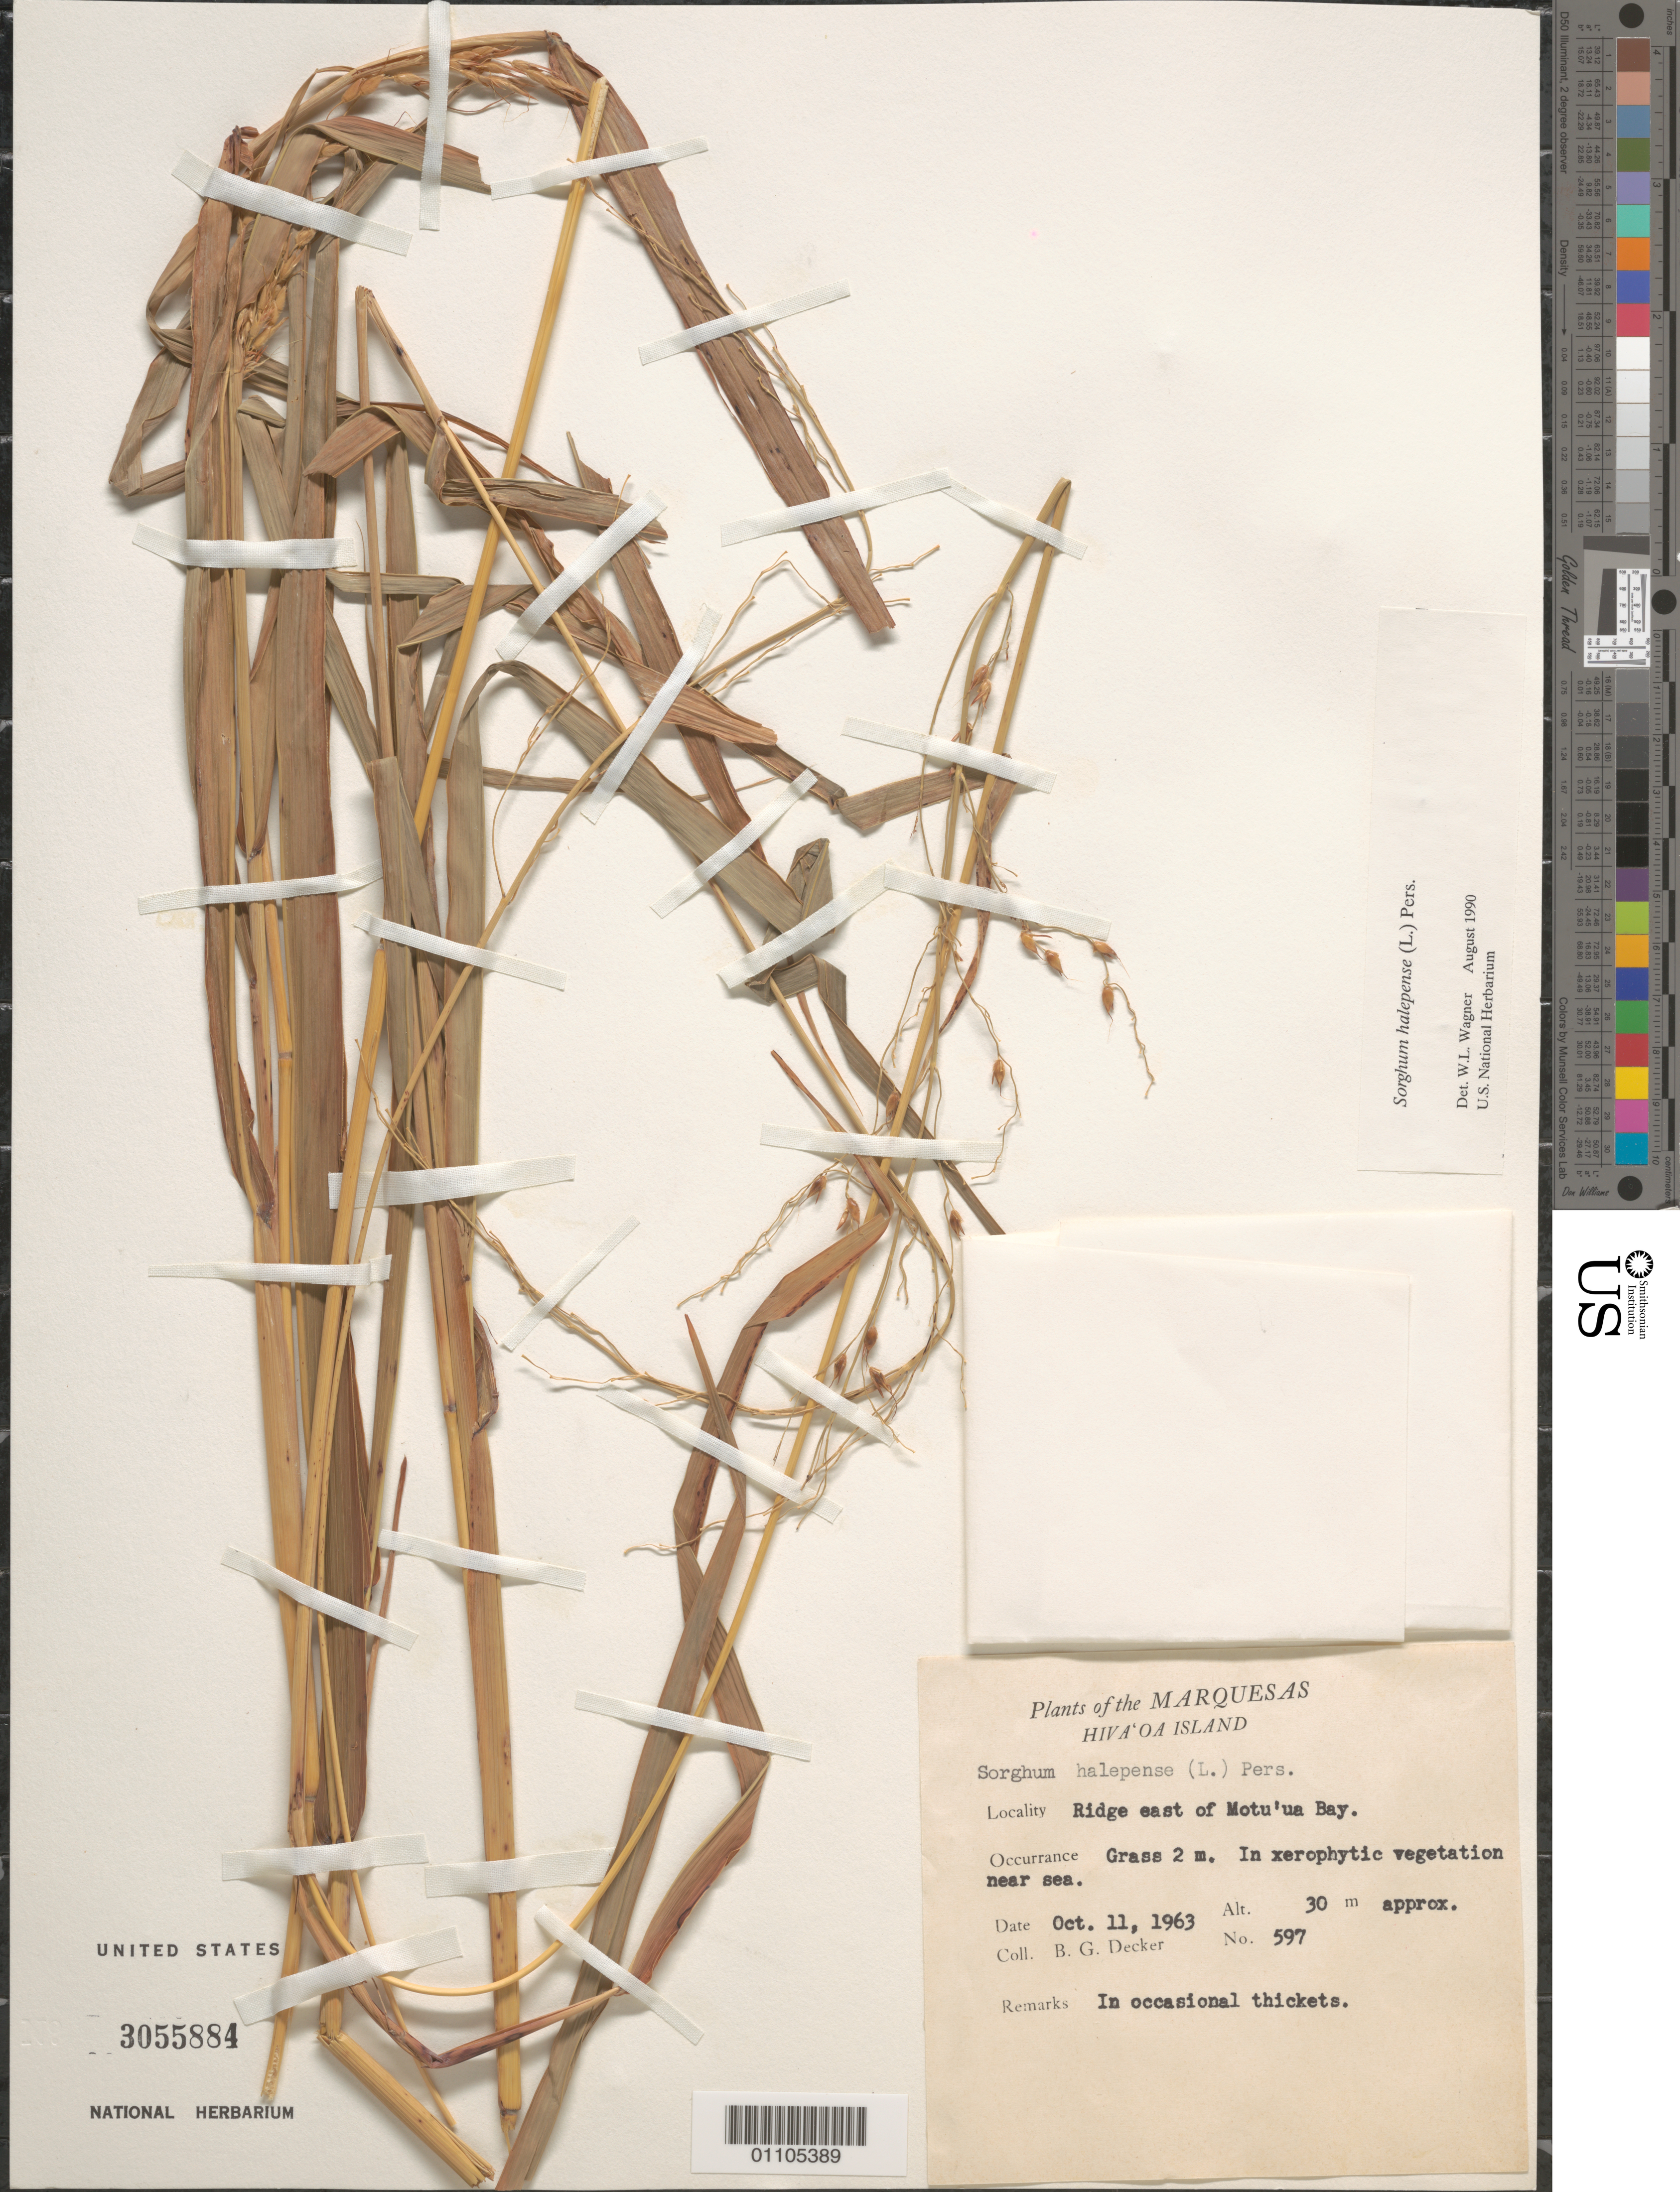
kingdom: Plantae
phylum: Tracheophyta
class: Liliopsida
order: Poales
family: Poaceae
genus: Sorghum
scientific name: Sorghum halepense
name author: (L.) Pers.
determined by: Wagner, W. L., (BOT), Smithsonian Institution - National Museum of Natural History (UNITED STATES)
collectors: B. G. Decker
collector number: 597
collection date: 1963-10-11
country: French Polynesia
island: Hiva Oa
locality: ridge E of Motu'ua Bay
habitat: In xerophytic vegetation near the sea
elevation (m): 30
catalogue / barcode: US 3055884